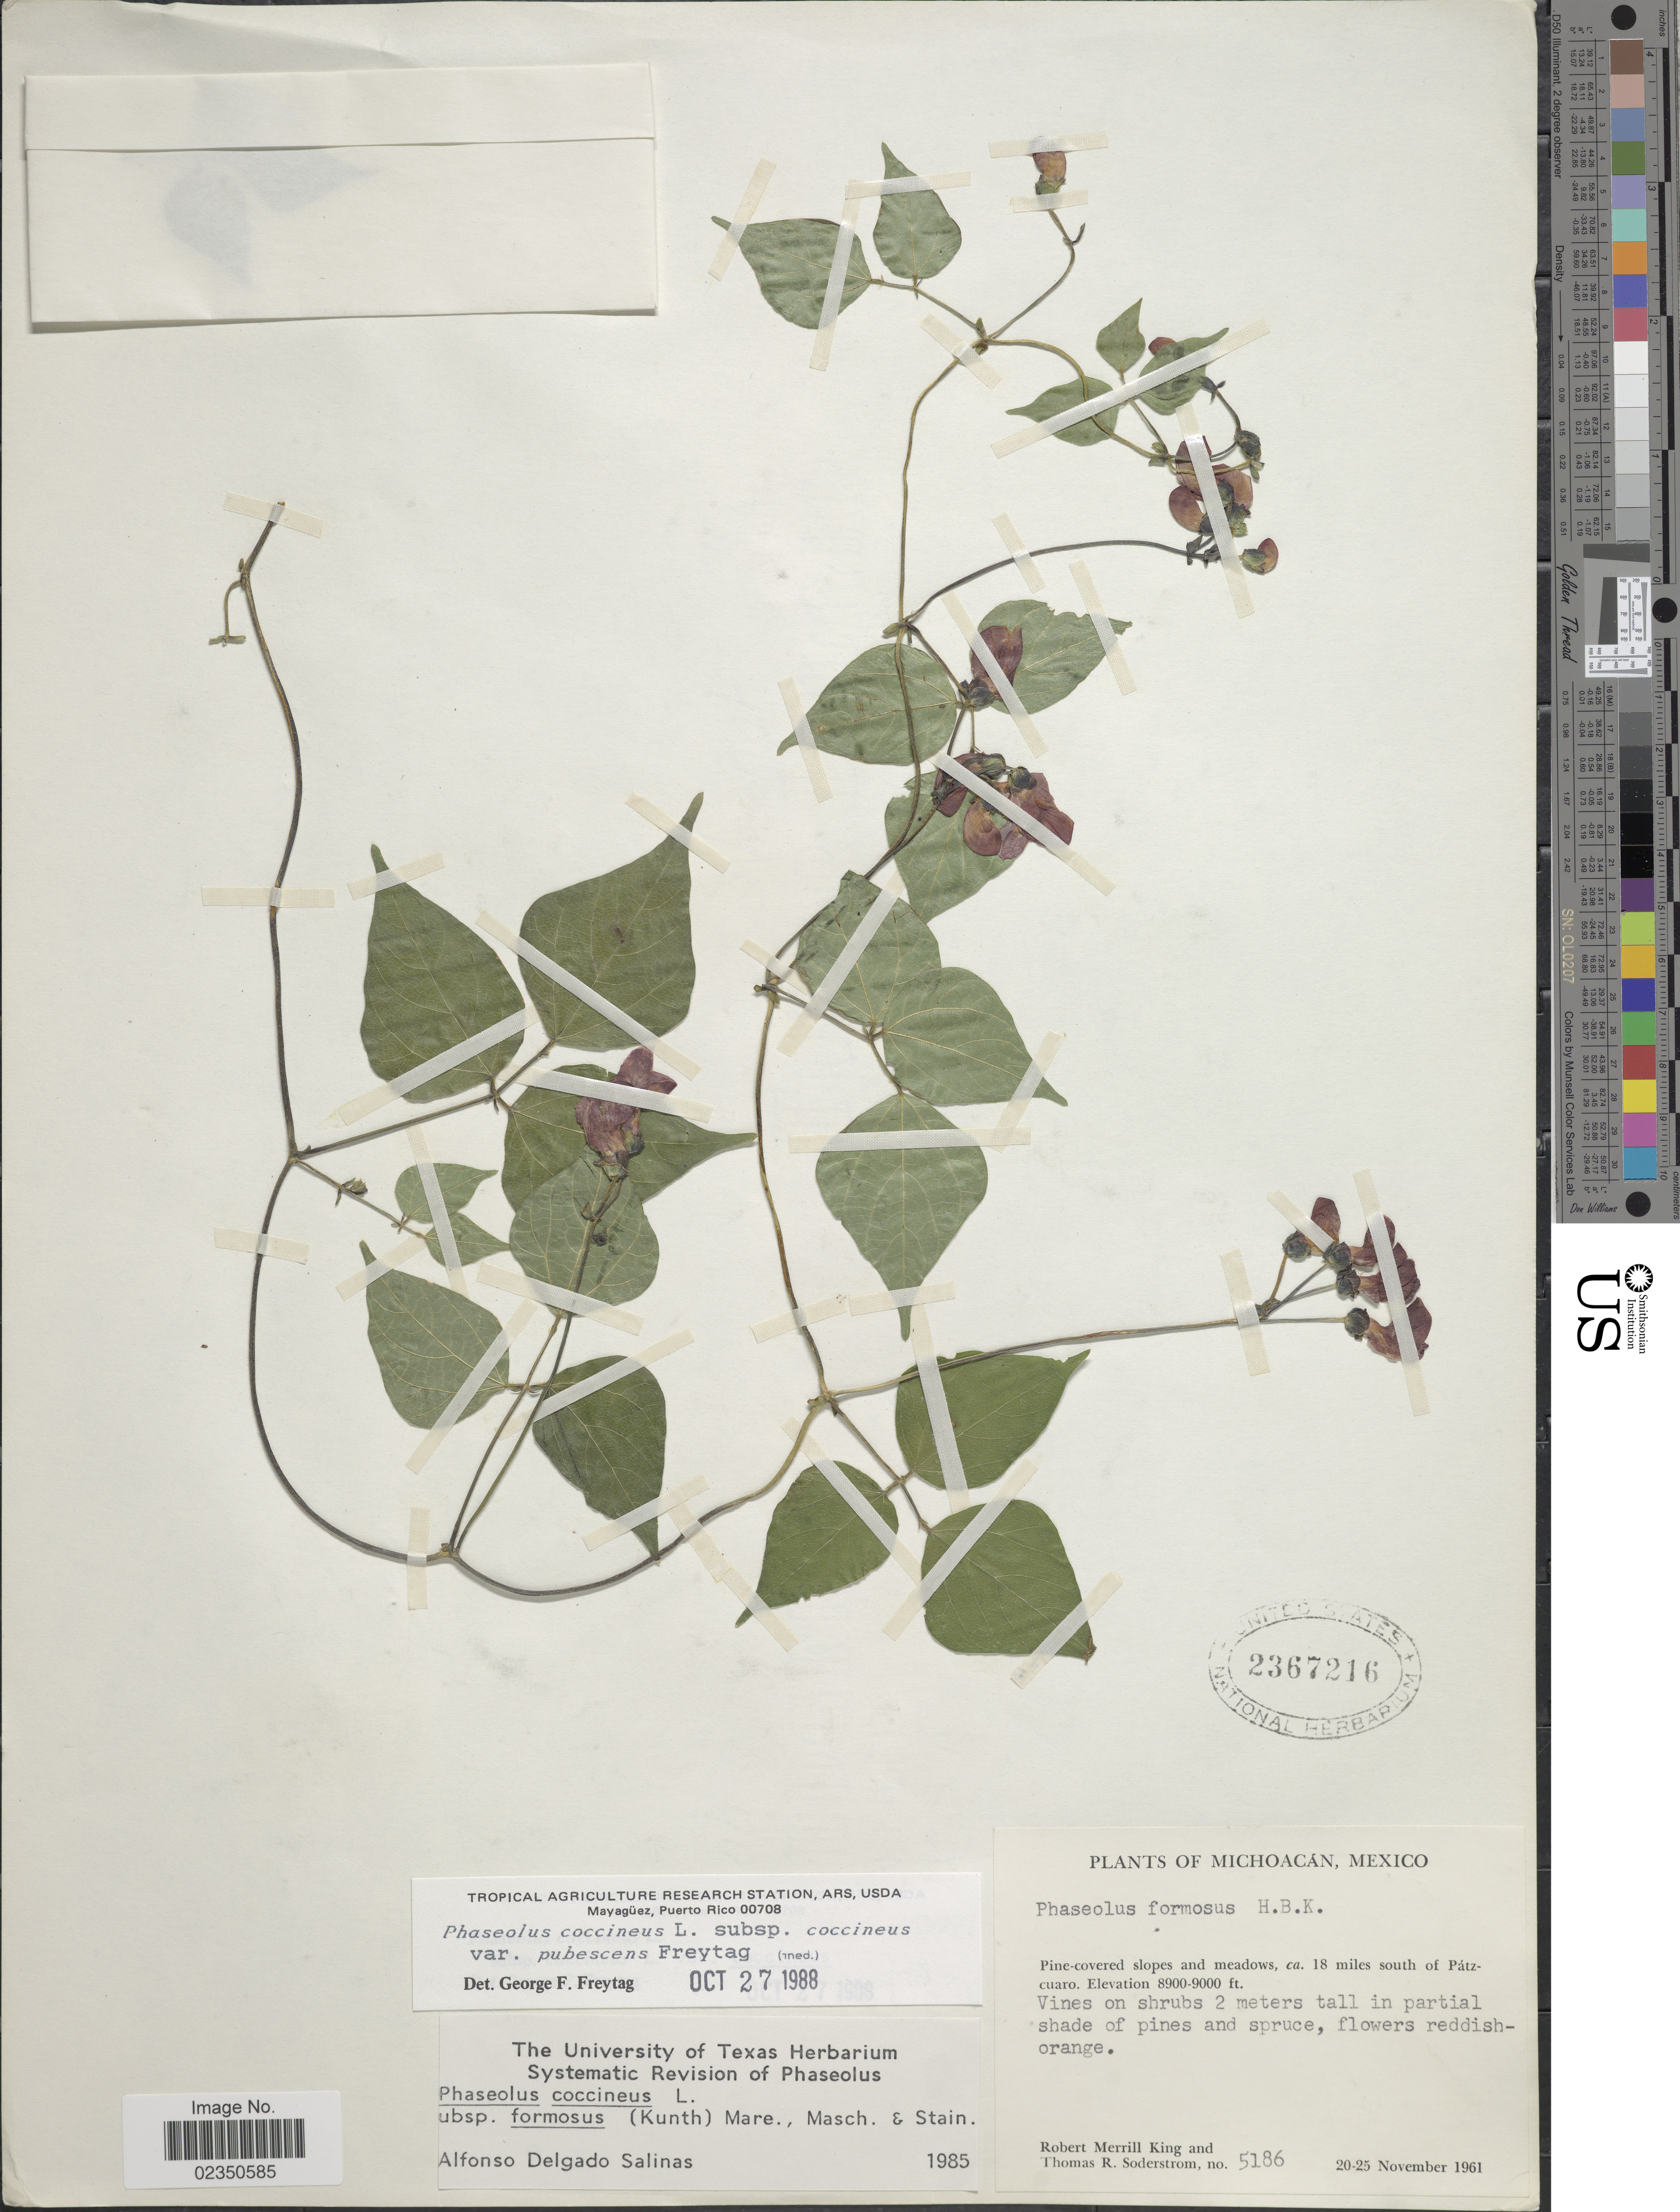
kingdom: Plantae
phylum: Tracheophyta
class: Magnoliopsida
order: Fabales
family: Fabaceae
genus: Phaseolus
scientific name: Phaseolus coccineus var. pubescens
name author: Freytag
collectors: R. M. King & T. R. Soderstrom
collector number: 5186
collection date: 1961-11-20/1961-11-25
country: Mexico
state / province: Michoacán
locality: Slopes and meadows, ca. 18 miles south of Patzcuaro.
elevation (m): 2713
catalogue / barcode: US 2367216